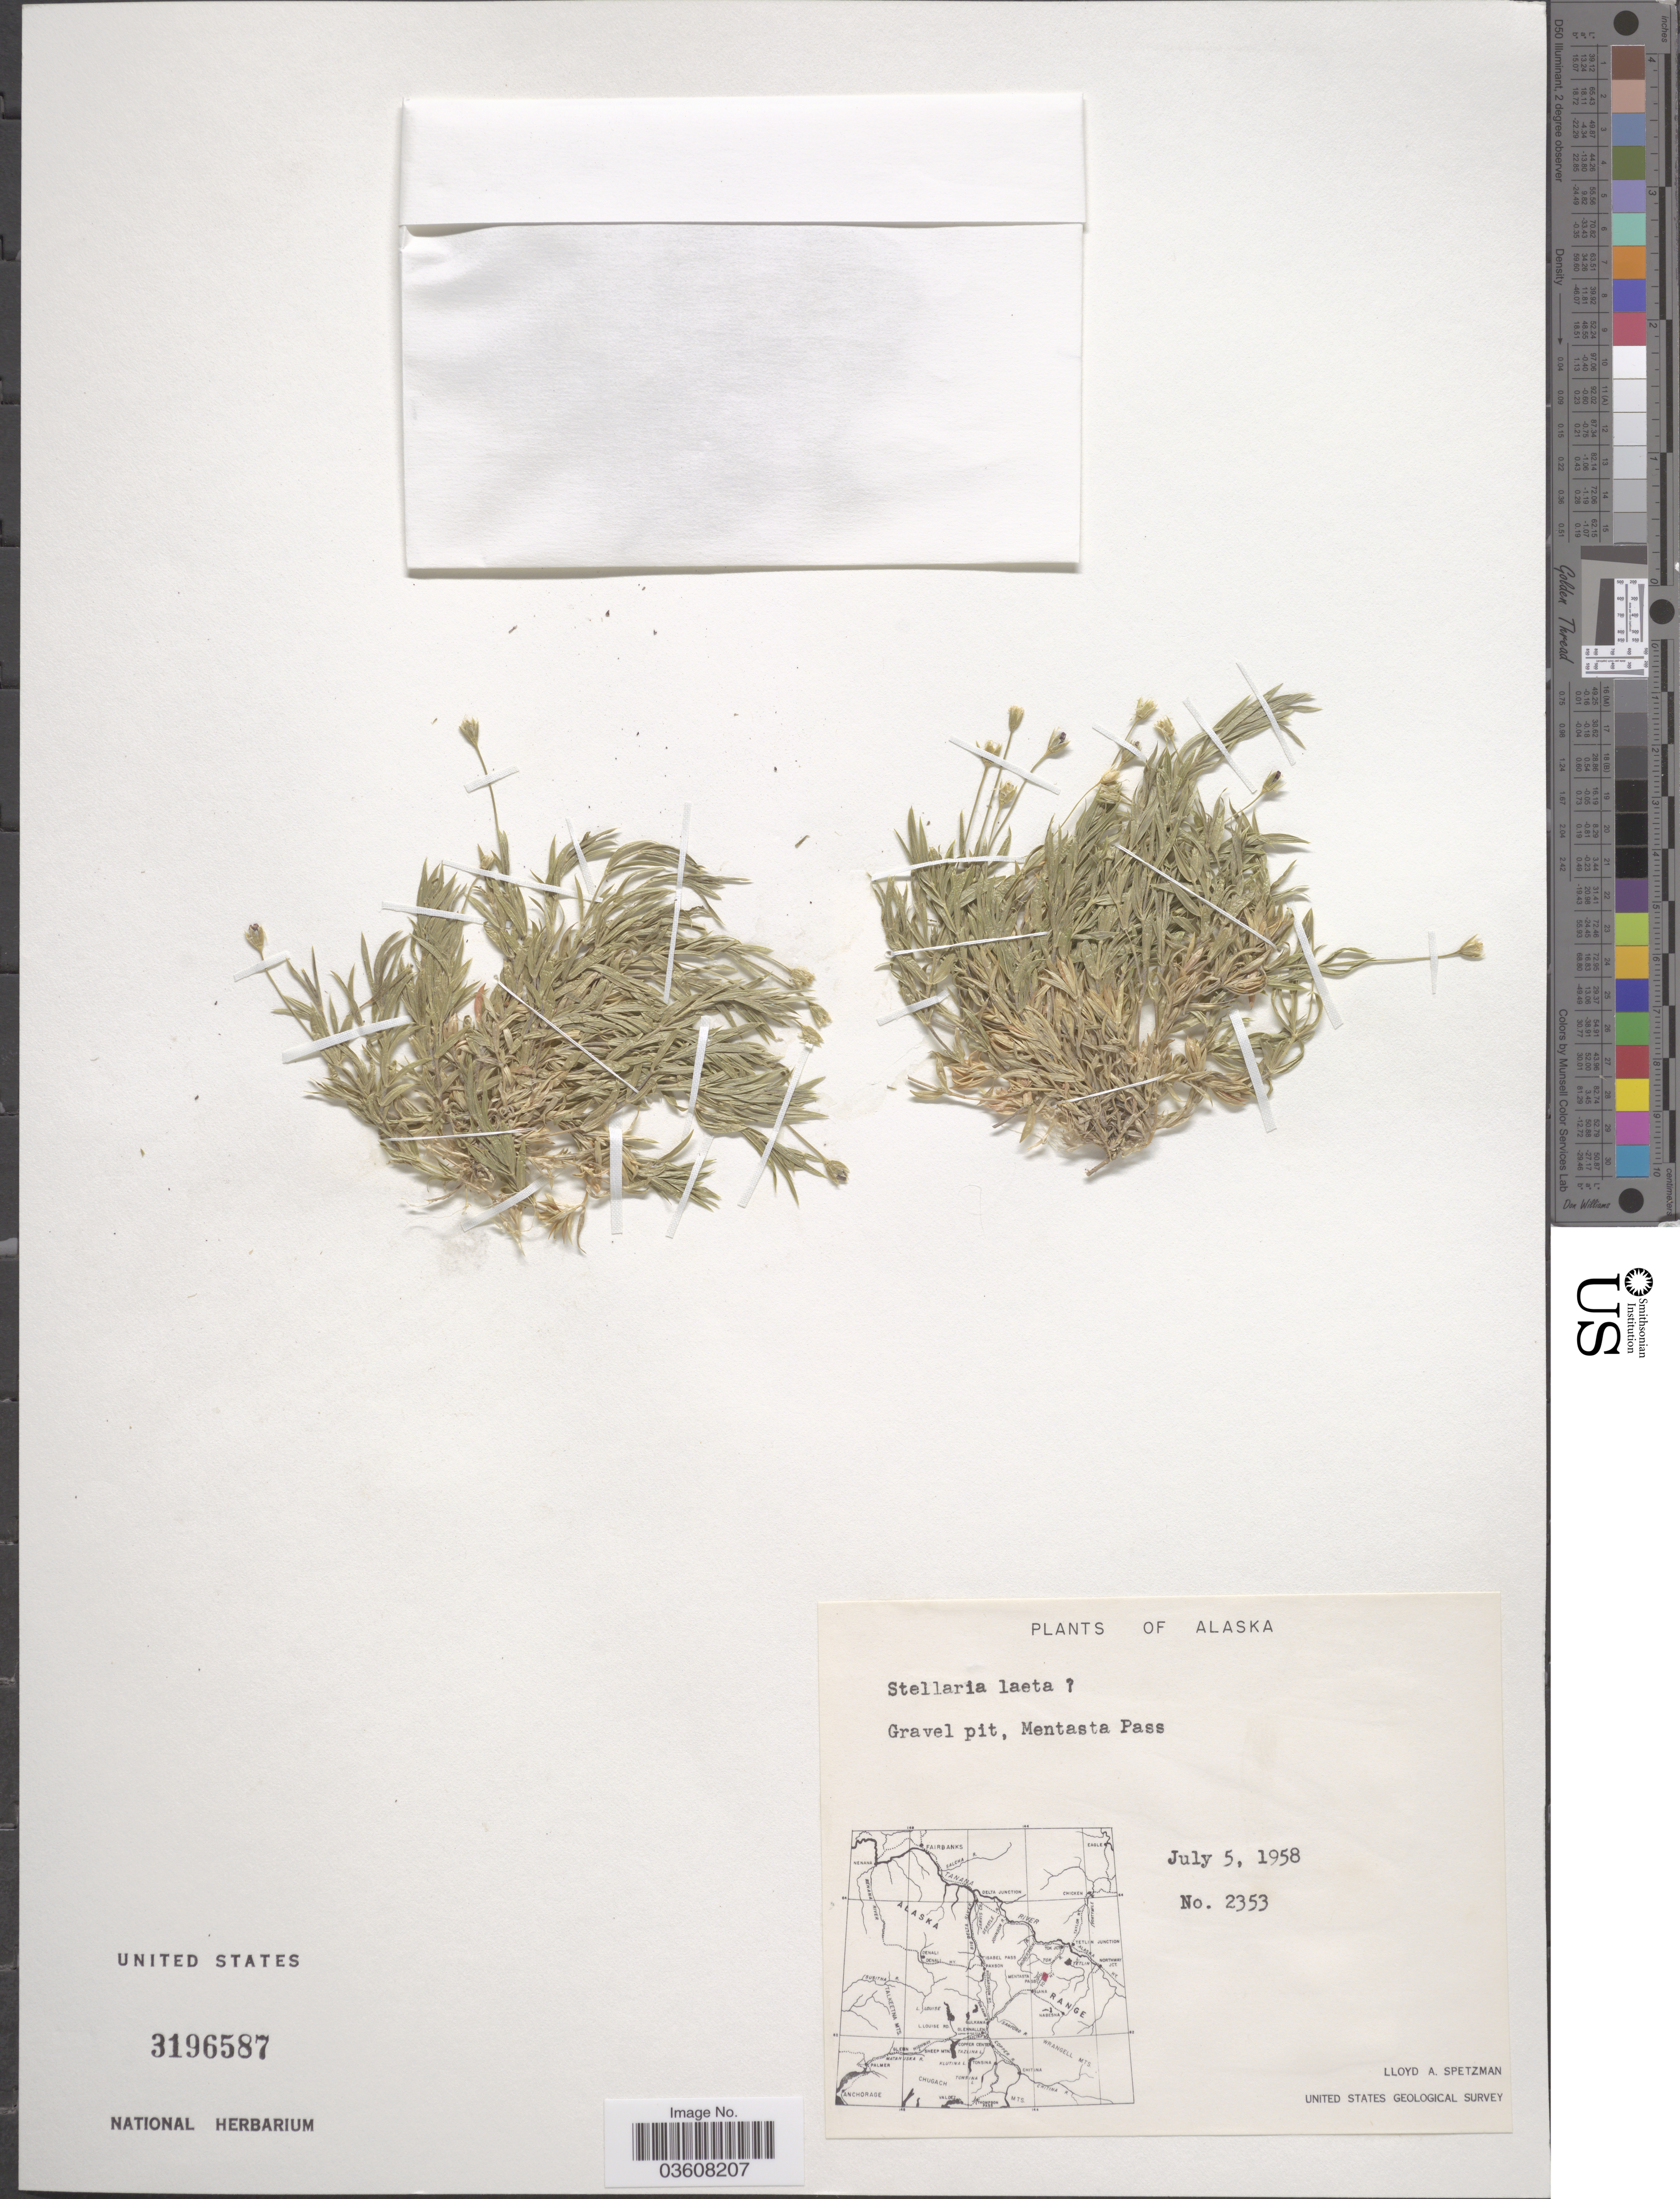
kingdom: Plantae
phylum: Tracheophyta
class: Magnoliopsida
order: Caryophyllales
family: Caryophyllaceae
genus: Stellaria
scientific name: Stellaria laeta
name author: Richards.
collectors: L. Spetzman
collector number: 2353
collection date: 1958-07-05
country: United States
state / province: Alaska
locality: Gravel pit, Mentasta Pass.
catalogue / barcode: US 3196587